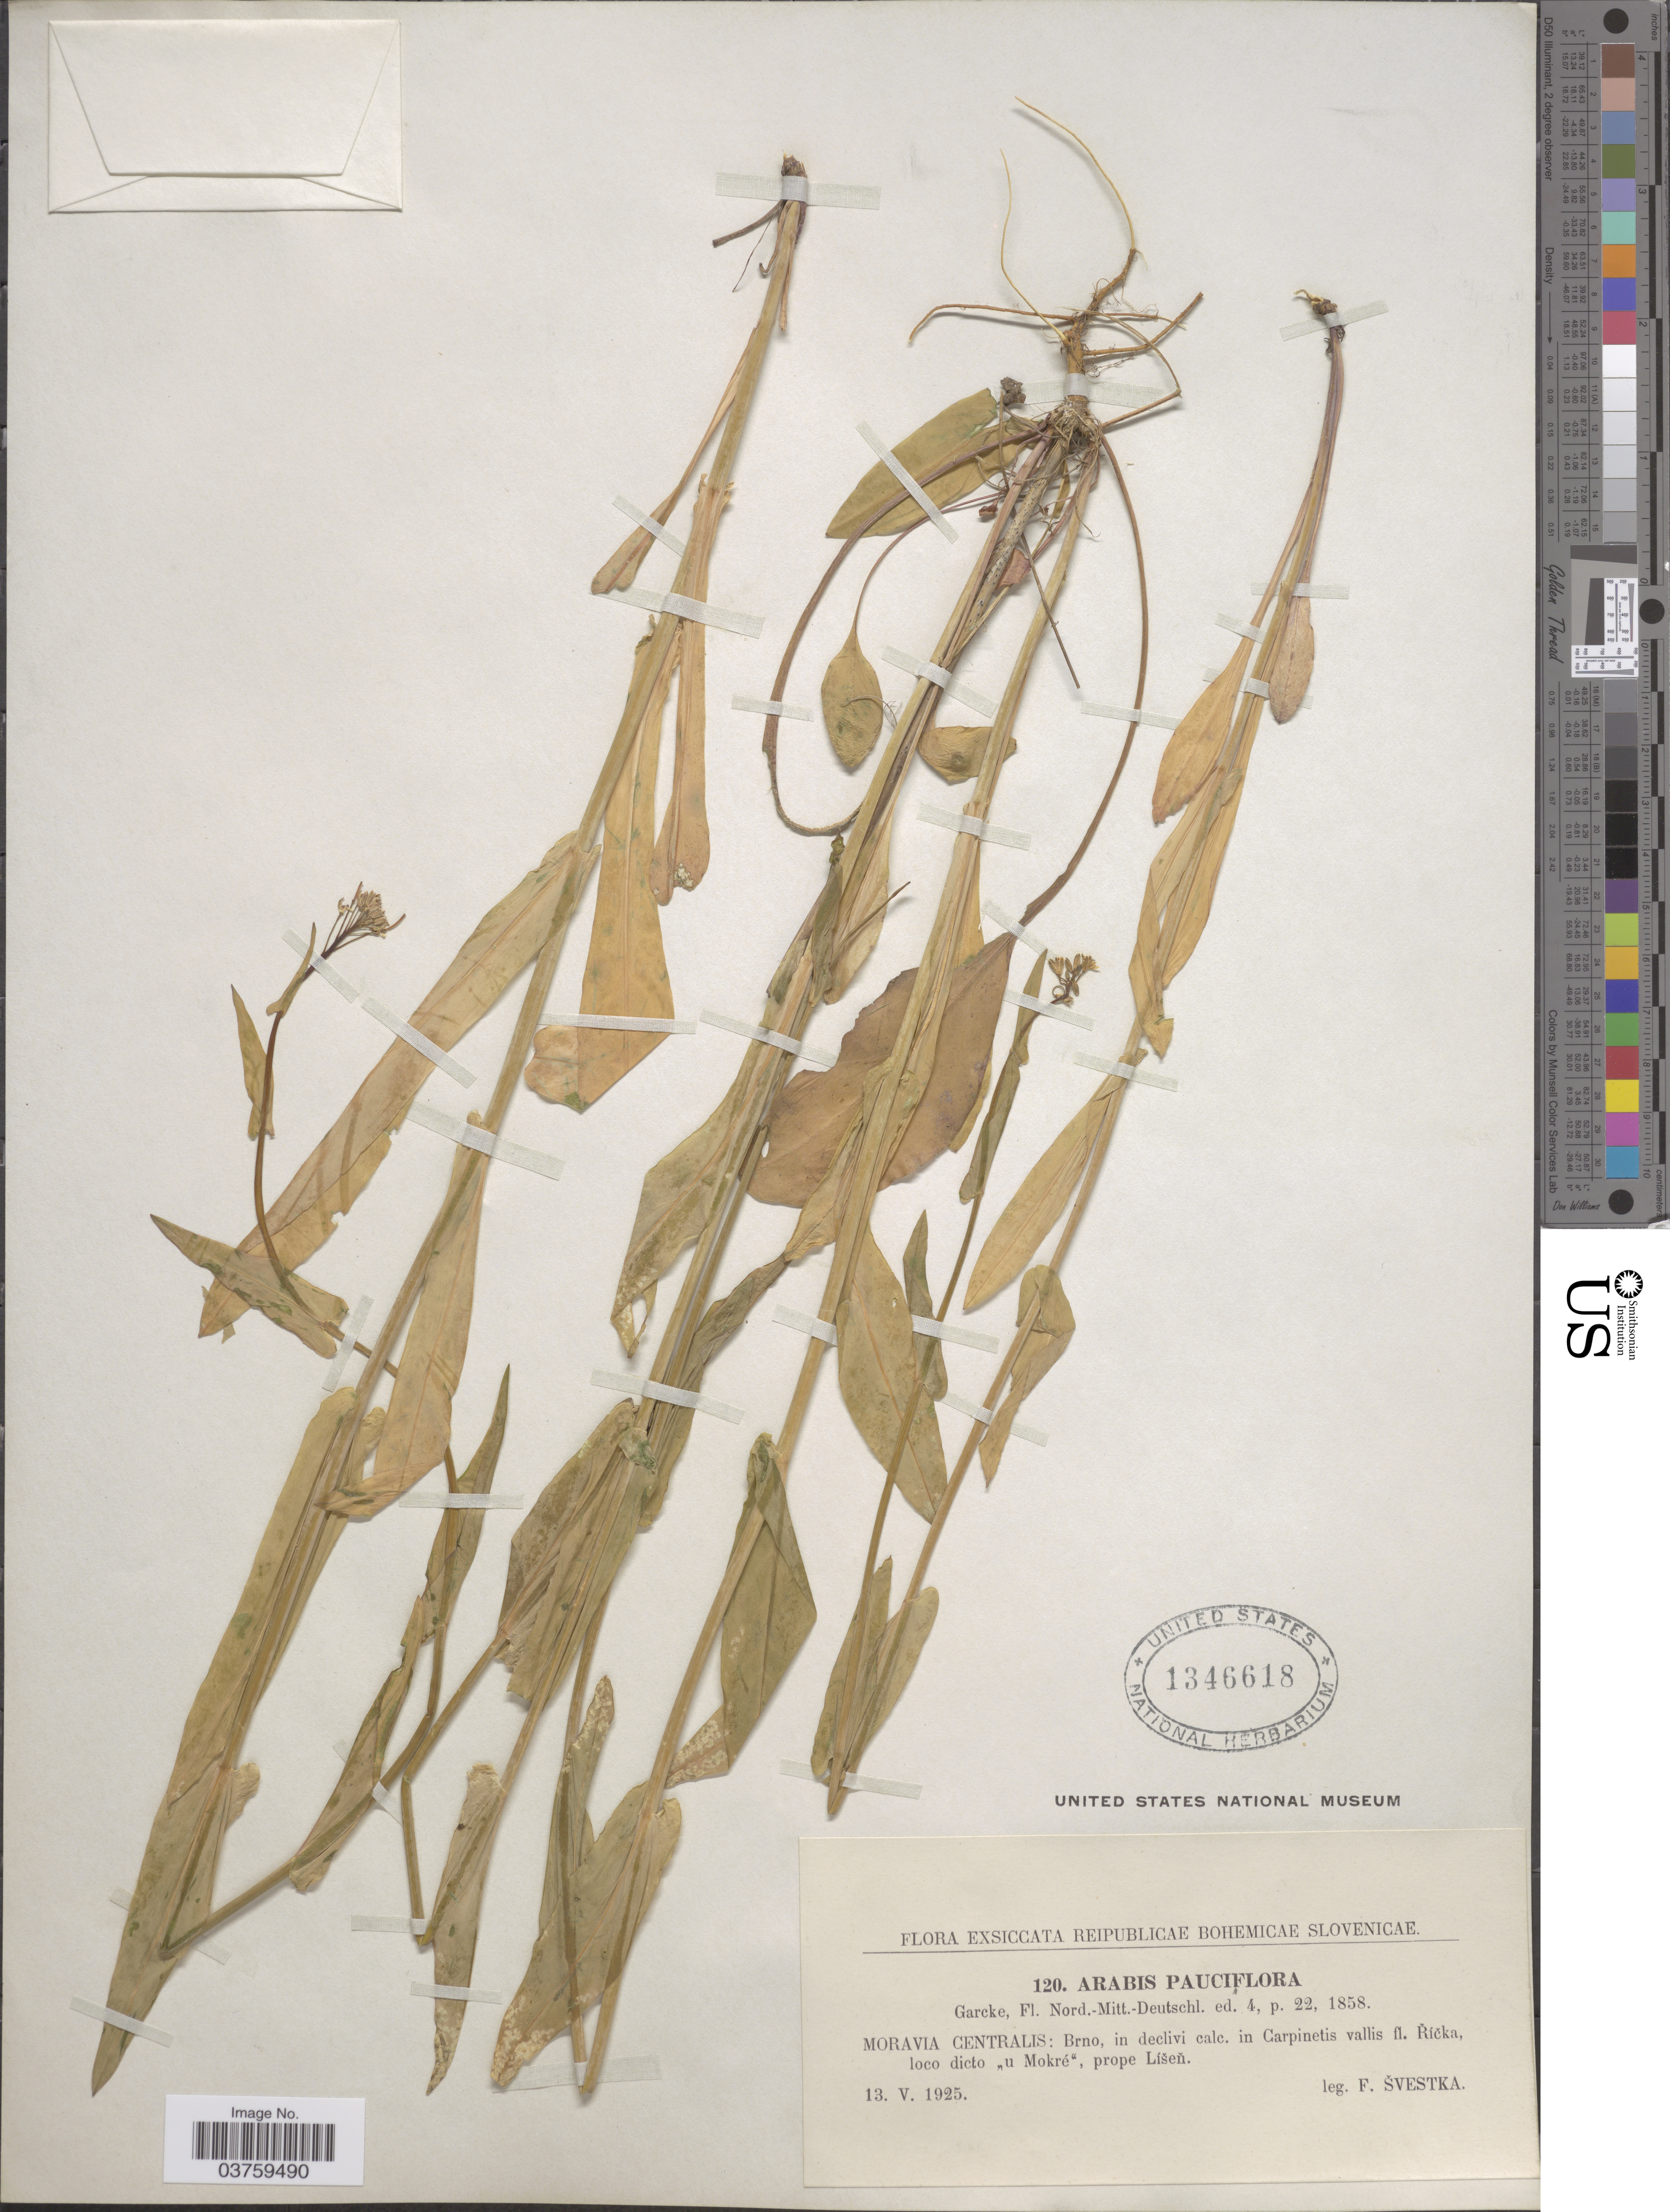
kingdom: Plantae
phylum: Tracheophyta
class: Magnoliopsida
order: Brassicales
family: Brassicaceae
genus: Arabis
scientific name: Arabis pauciflora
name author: Garcke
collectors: F. Svestka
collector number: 120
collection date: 1925-05-13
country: Czechia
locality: Reipublicae Bohemicae Slovenicae. Moravia Centralis: Brno, in declivi calc. in Carpinetis vallis fl. Ricka, loco dicto "u Mokré", prope Lisen.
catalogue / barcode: US 1346618